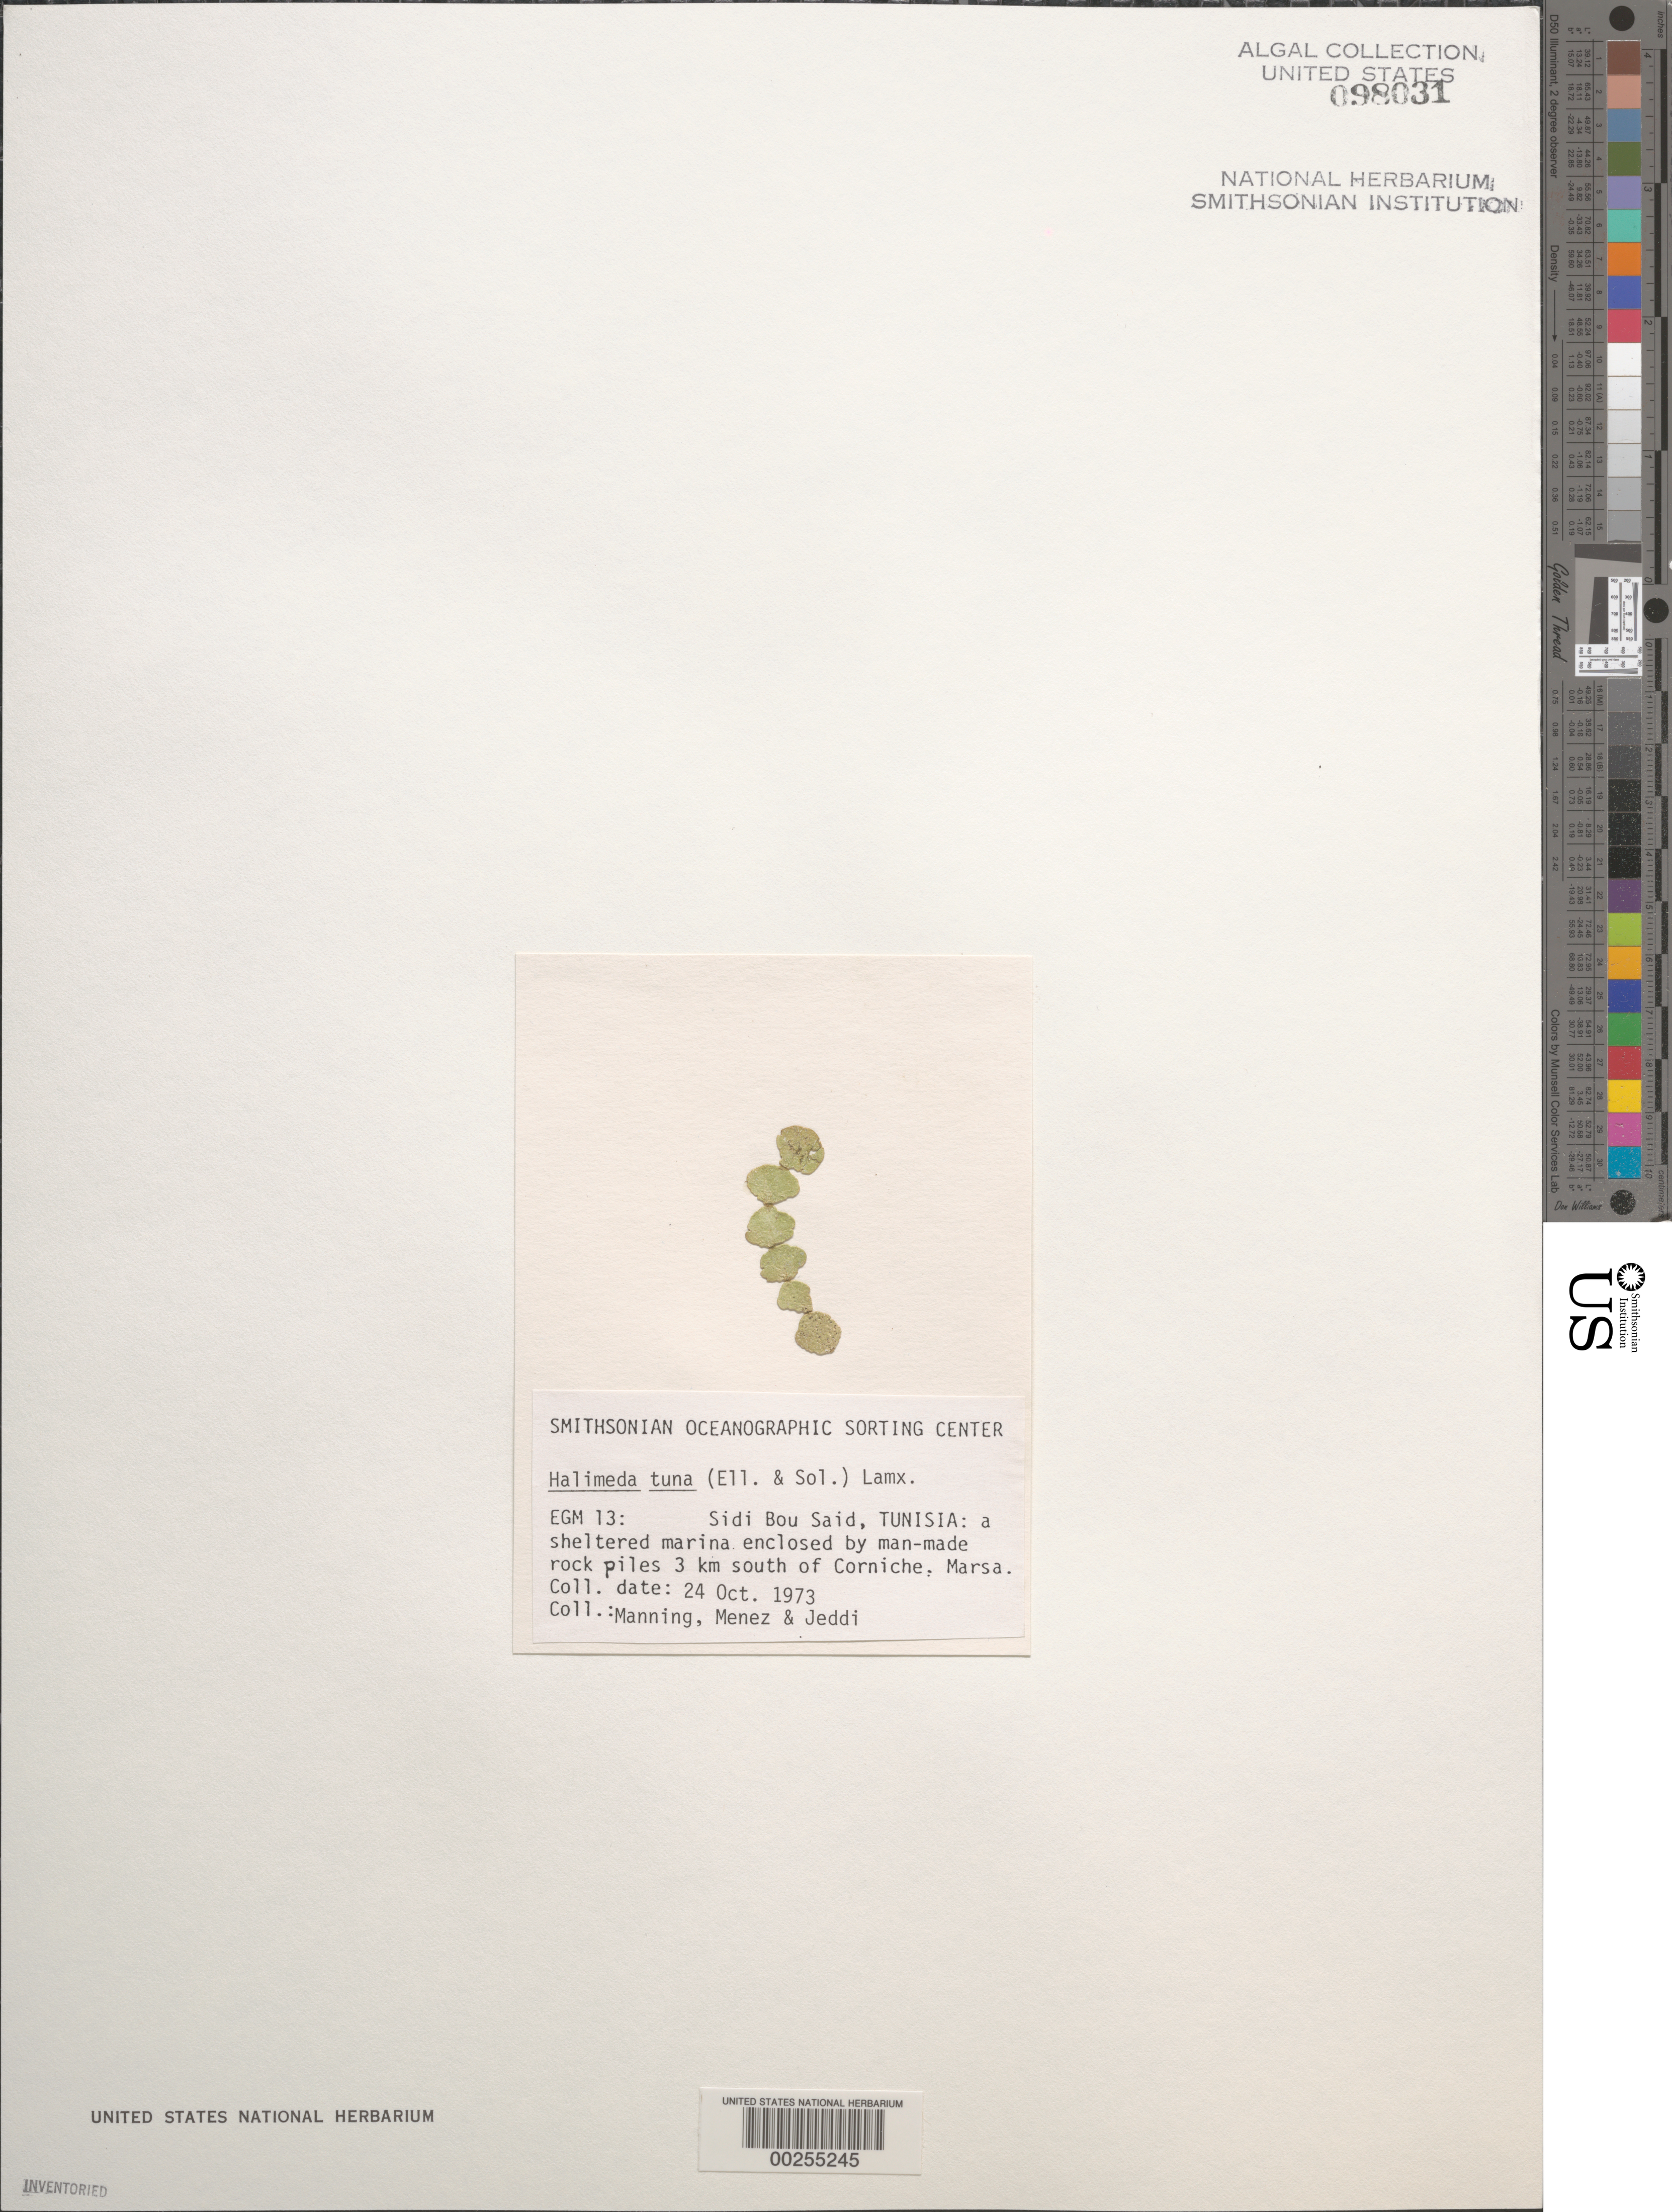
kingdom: Plantae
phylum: Chlorophyta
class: Ulvophyceae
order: Bryopsidales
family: Halimedaceae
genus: Halimeda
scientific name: Halimeda tuna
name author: (J. Ellis & Sol.) J.V.Lamouroux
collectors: R. Manning, Meñez & -. Jeddi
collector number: EGM 13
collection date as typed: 24 Oct 1973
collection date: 1973-10-24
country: Tunisia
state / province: Tunis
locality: Sidi bou said, three km south of corniche, la marsa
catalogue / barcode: US 98031